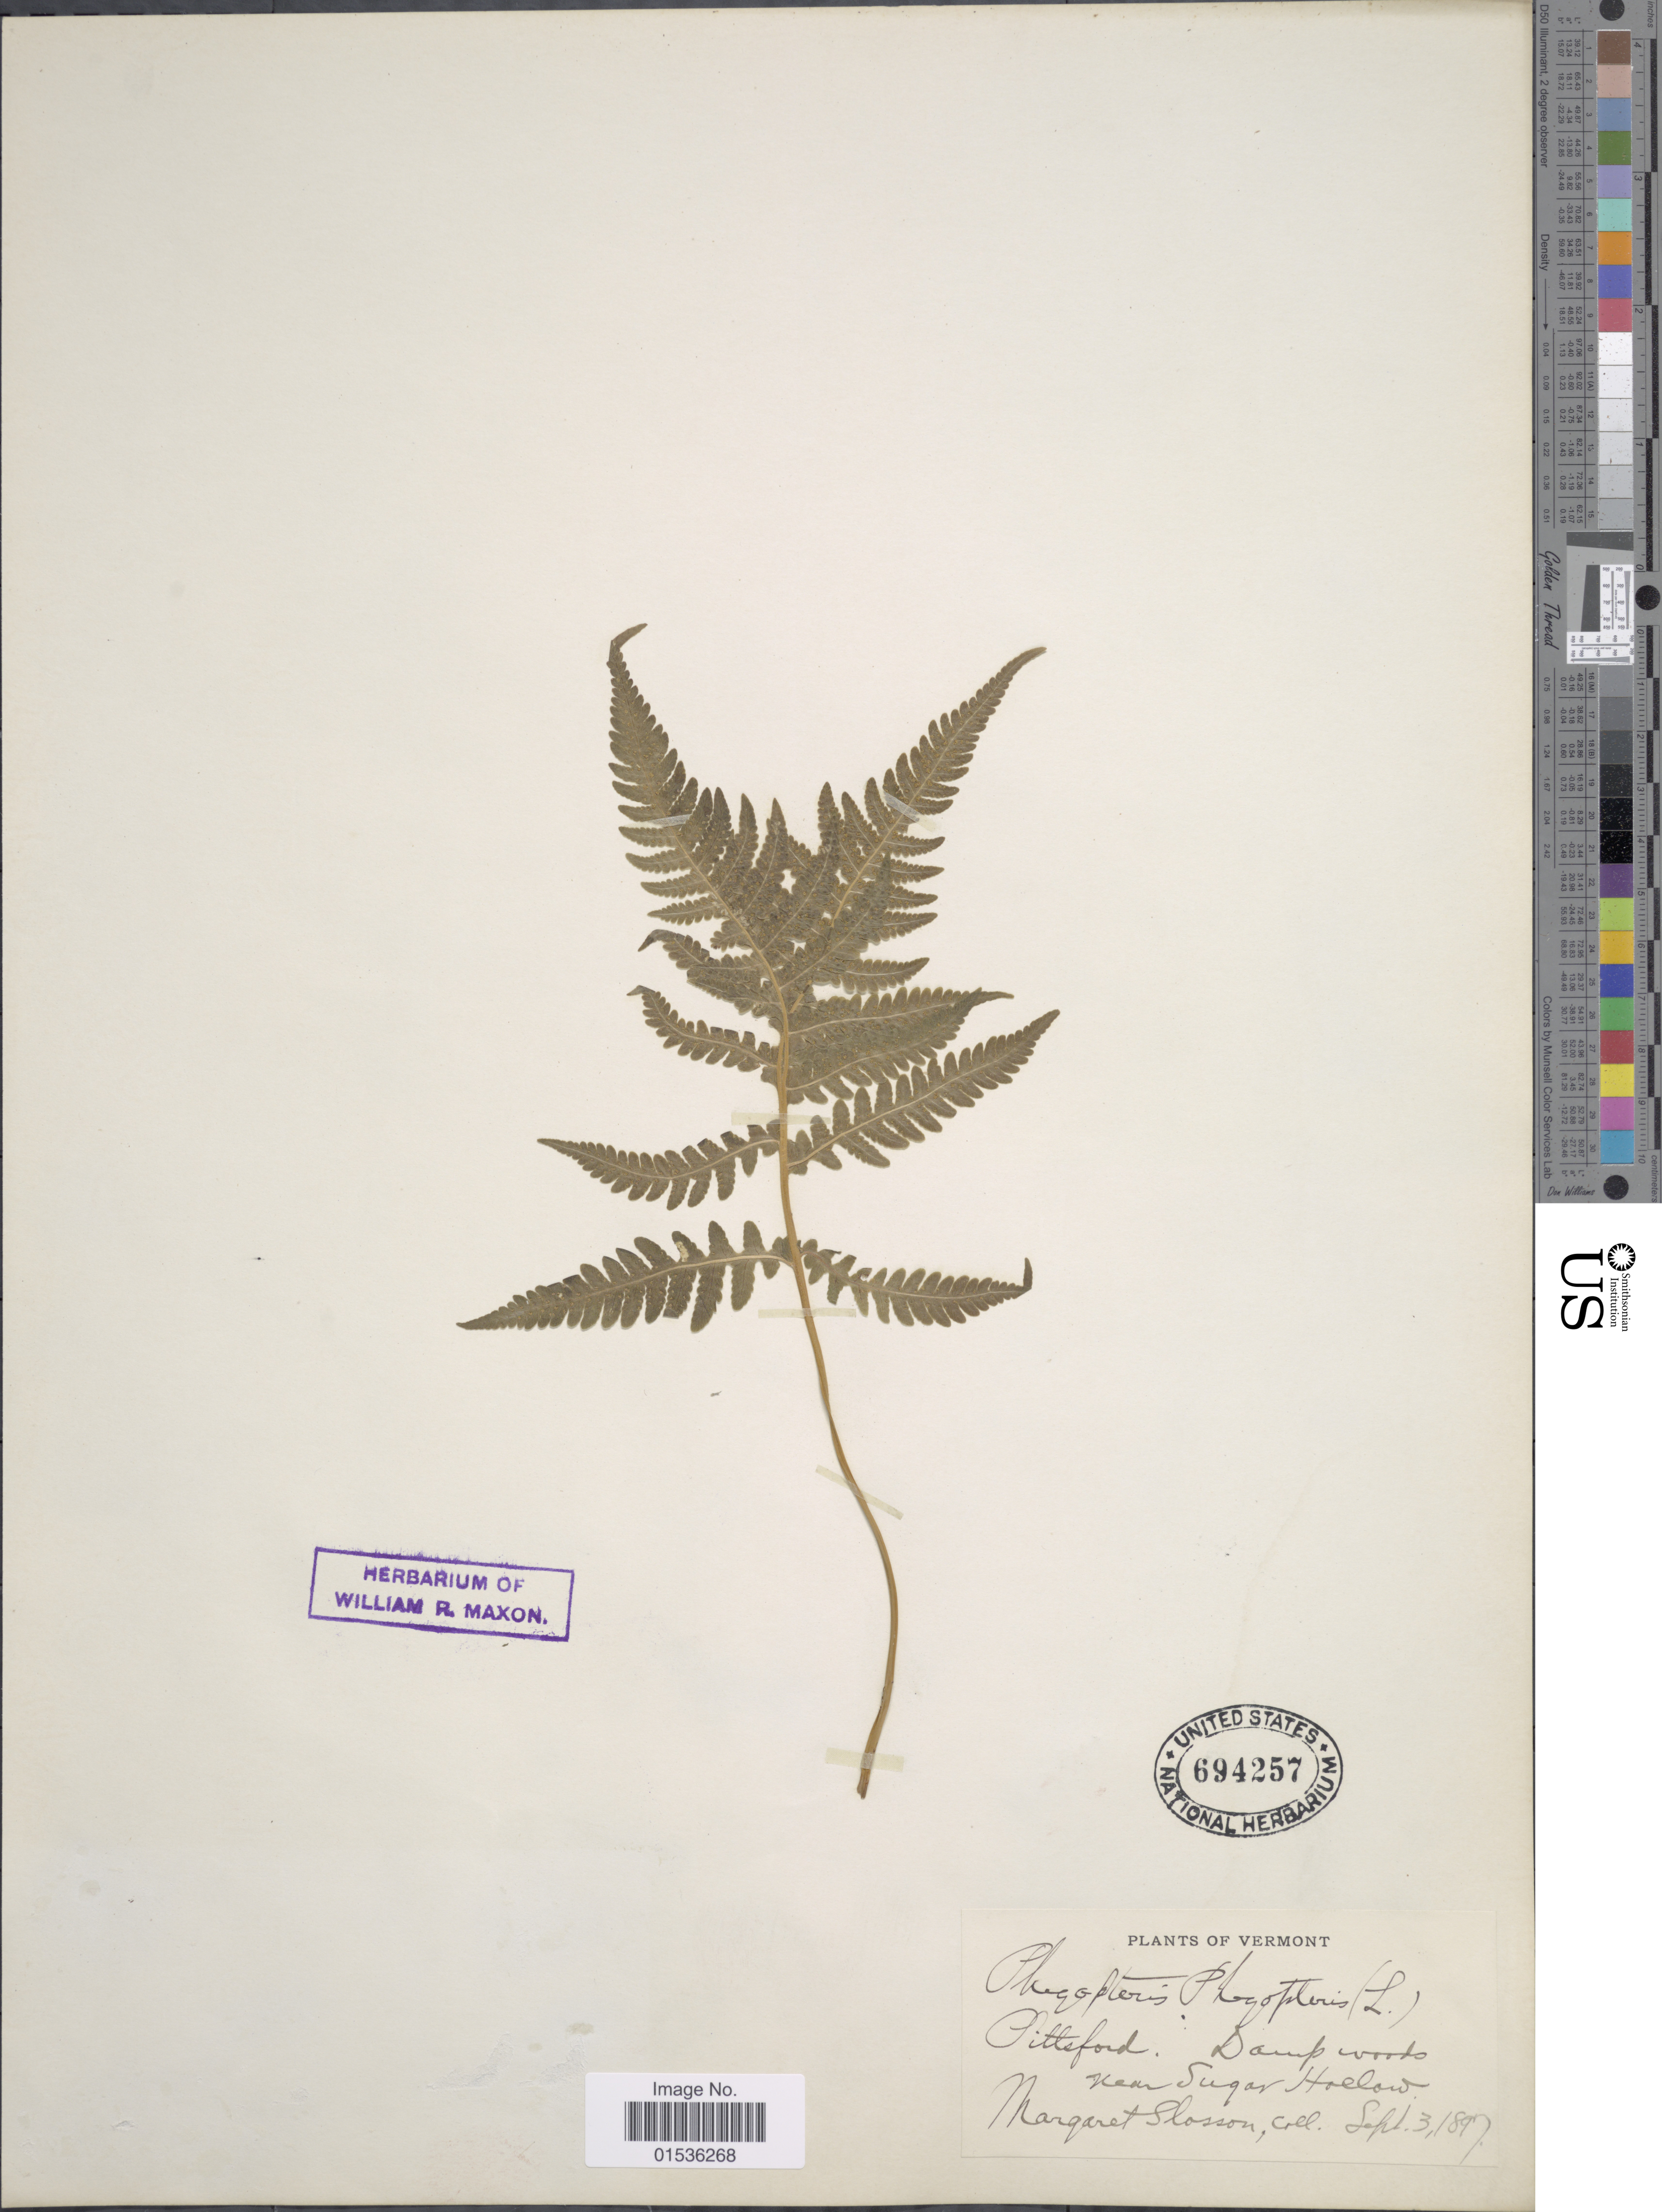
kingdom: Plantae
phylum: Tracheophyta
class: Polypodiopsida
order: Polypodiales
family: Thelypteridaceae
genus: Phegopteris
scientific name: Phegopteris connectilis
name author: (Michx.) Watt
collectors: M. Slosson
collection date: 1897-09-03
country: United States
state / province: Vermont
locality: Pittsford, Near Sugar Hollow.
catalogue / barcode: US 694257